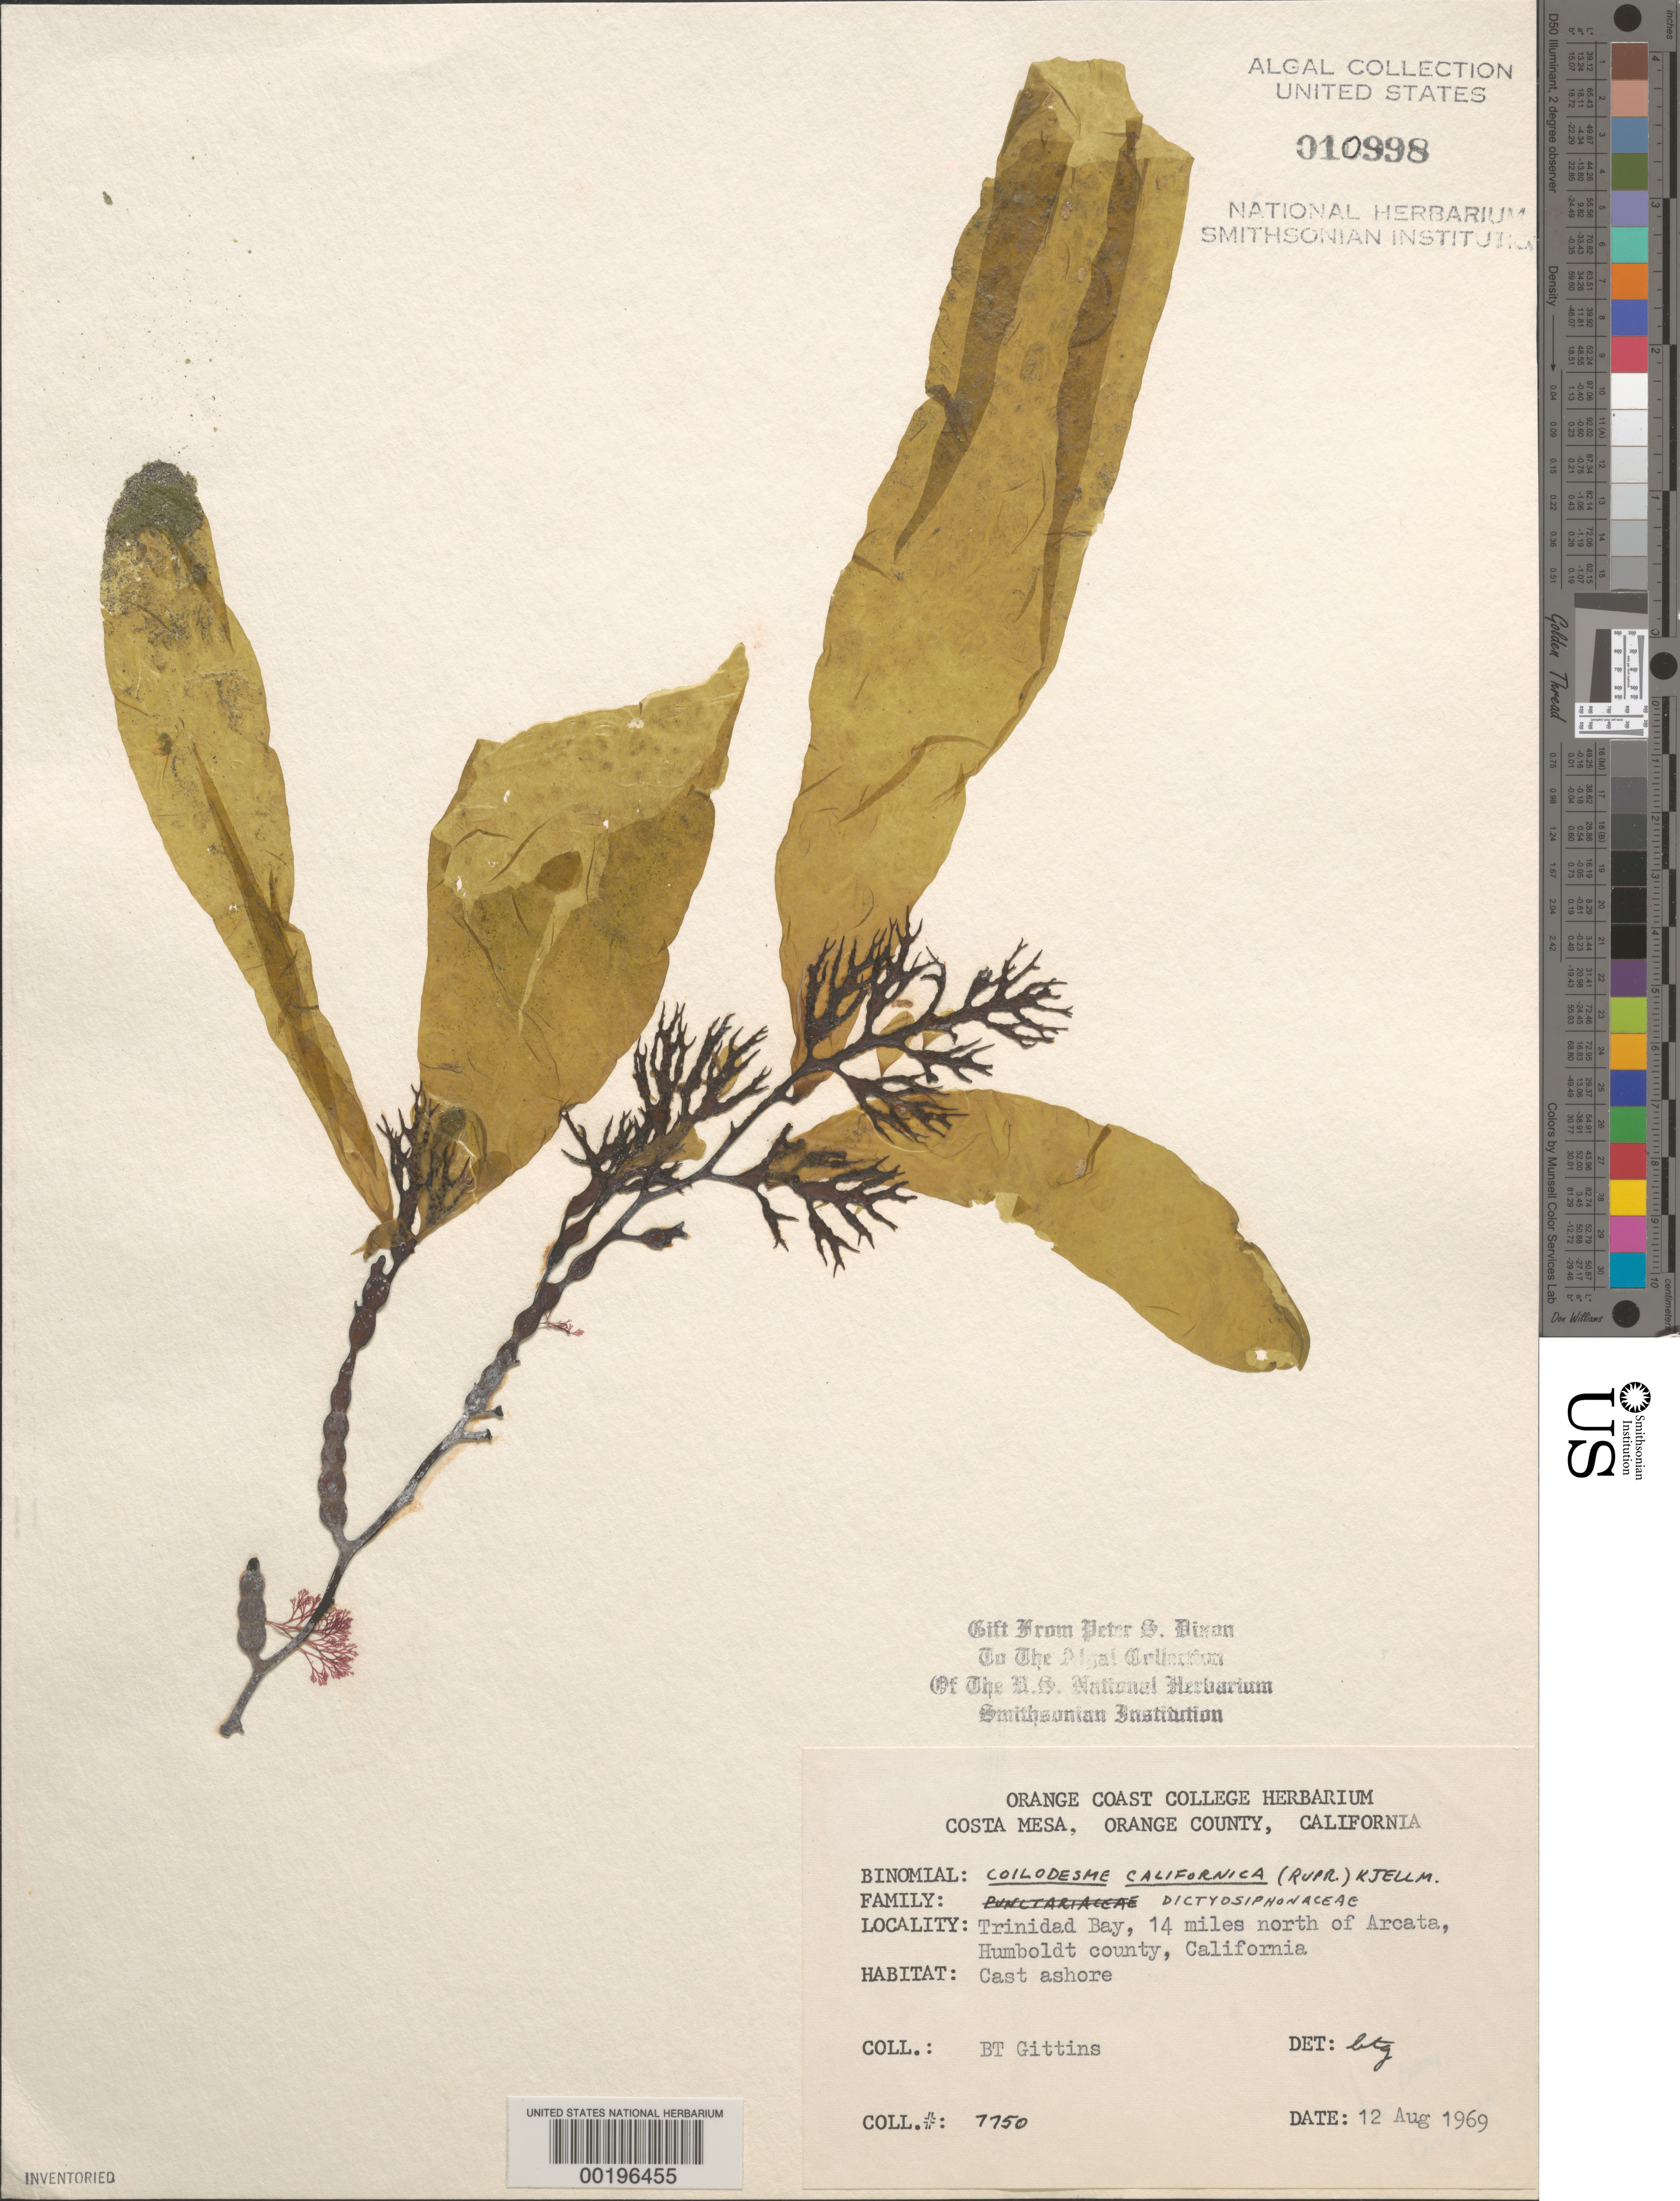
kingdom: Chromista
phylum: Ochrophyta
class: Phaeophyceae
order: Ectocarpales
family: Chordariaceae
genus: Coilodesme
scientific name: Coilodesme californica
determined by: Gittins, B. T.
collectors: B. Gittins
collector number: Btg 7750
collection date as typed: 12 Aug 1969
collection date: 1969-08-12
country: United States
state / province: California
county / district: Humboldt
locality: Trinidad Bay, 14 miles north of Arcata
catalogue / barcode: US 10998